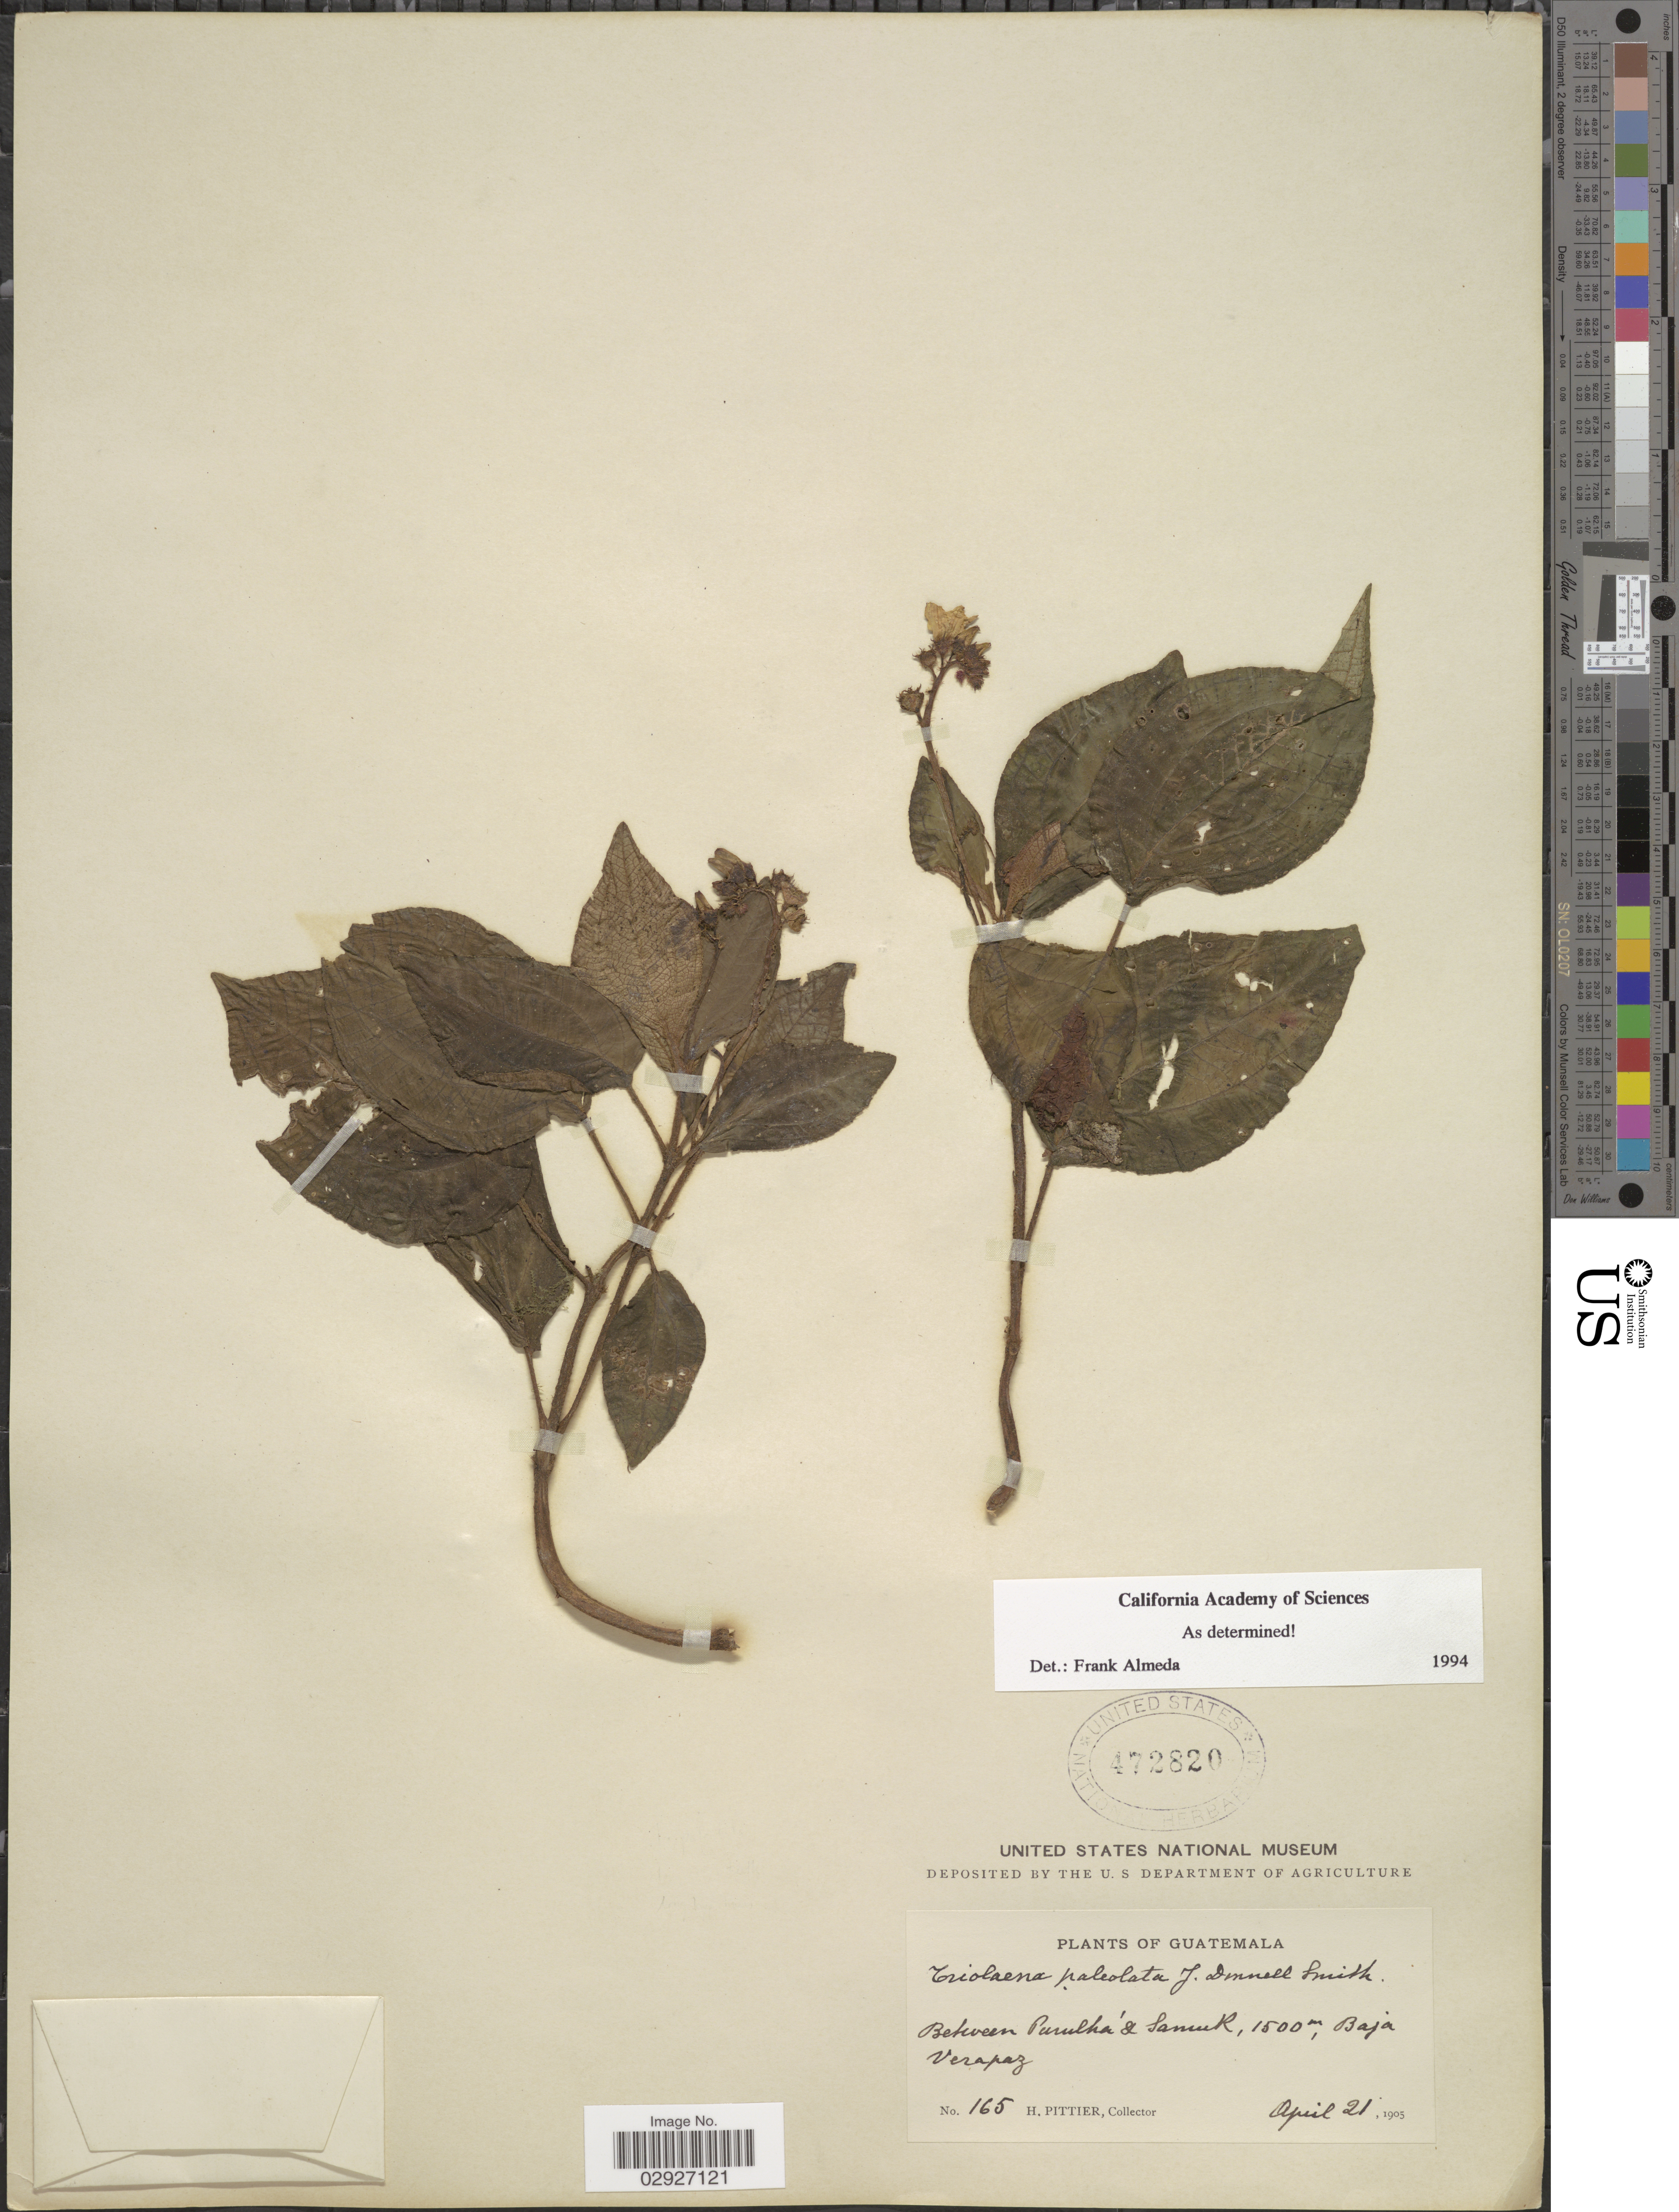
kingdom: Plantae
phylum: Tracheophyta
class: Magnoliopsida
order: Myrtales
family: Melastomataceae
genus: Triolena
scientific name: Triolena paleolata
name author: Donn. Sm.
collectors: H. F. Pittier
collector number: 165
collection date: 1905-04-21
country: Guatemala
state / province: Baja Verapaz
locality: Between Purulhá & Samuk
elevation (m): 1500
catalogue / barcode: US 472820